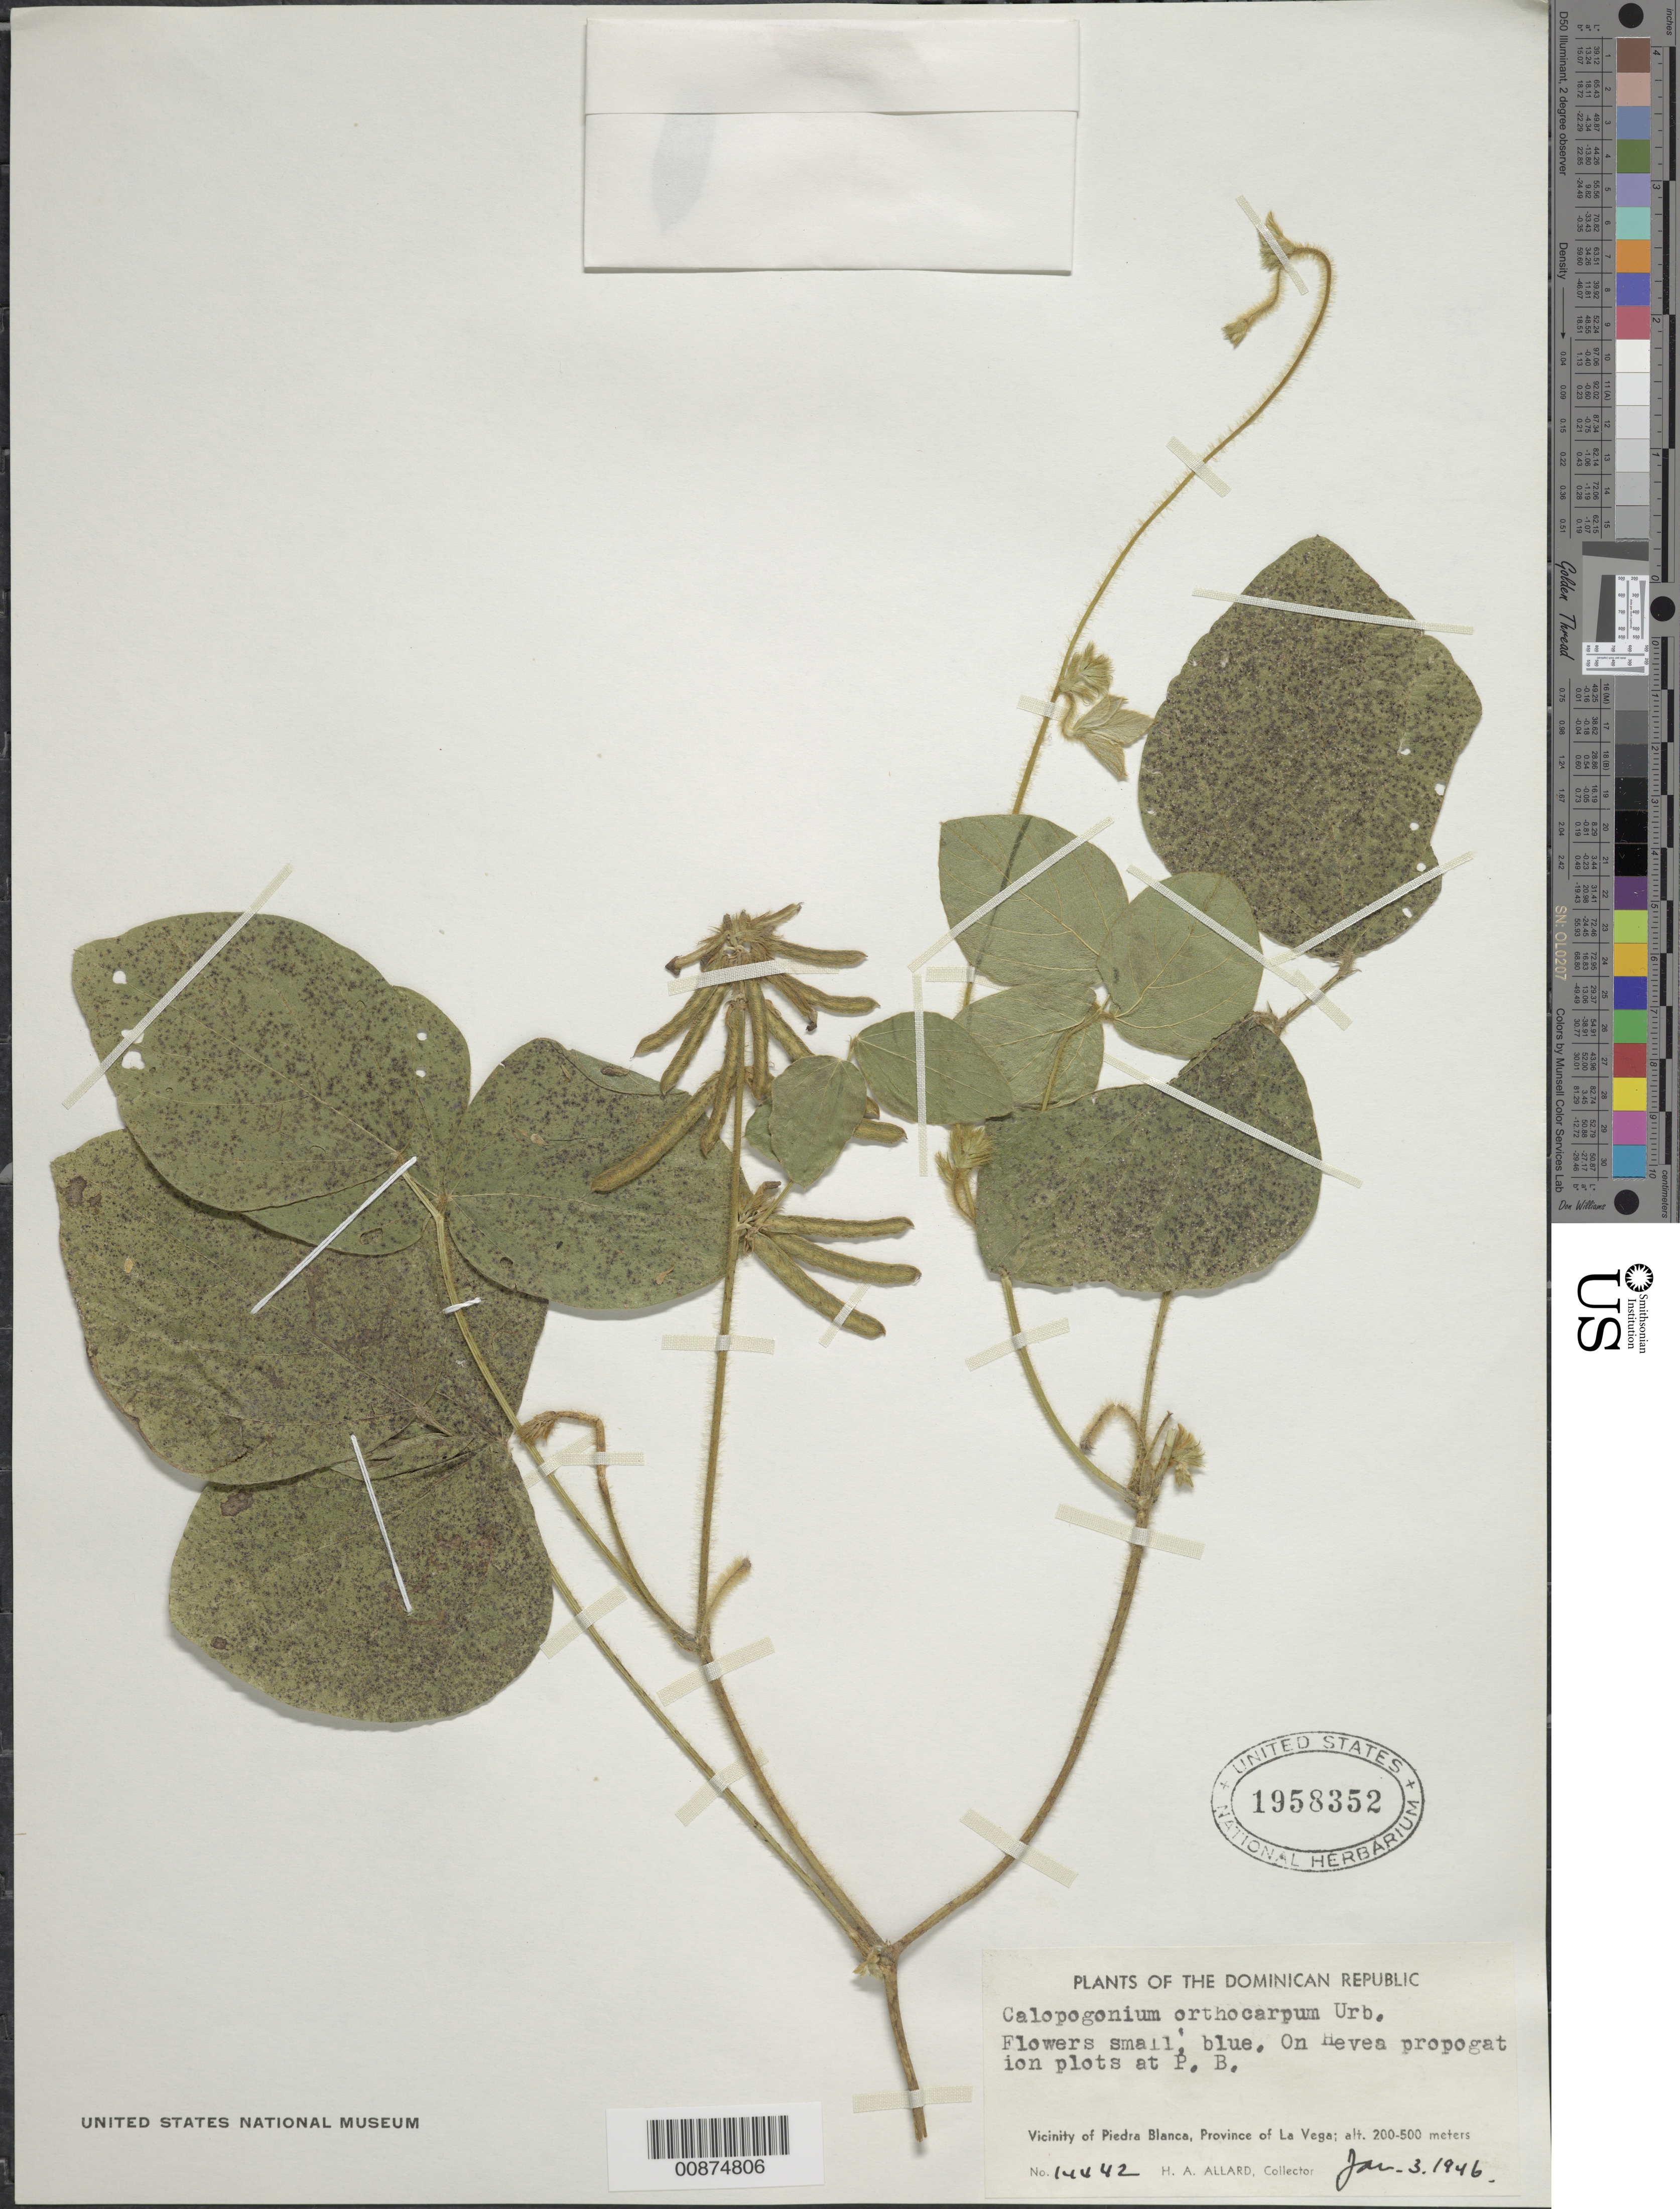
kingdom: Plantae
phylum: Tracheophyta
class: Magnoliopsida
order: Fabales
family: Fabaceae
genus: Calopogonium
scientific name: Calopogonium mucunoides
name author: Desv.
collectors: H. A. Allard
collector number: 14442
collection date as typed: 03 Jan 1946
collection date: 1946-01-03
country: Dominican Republic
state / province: La Vega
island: Hispaniola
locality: Piedra Blanca.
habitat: On Hevea propagation plots.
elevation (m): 200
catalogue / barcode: US 1958352